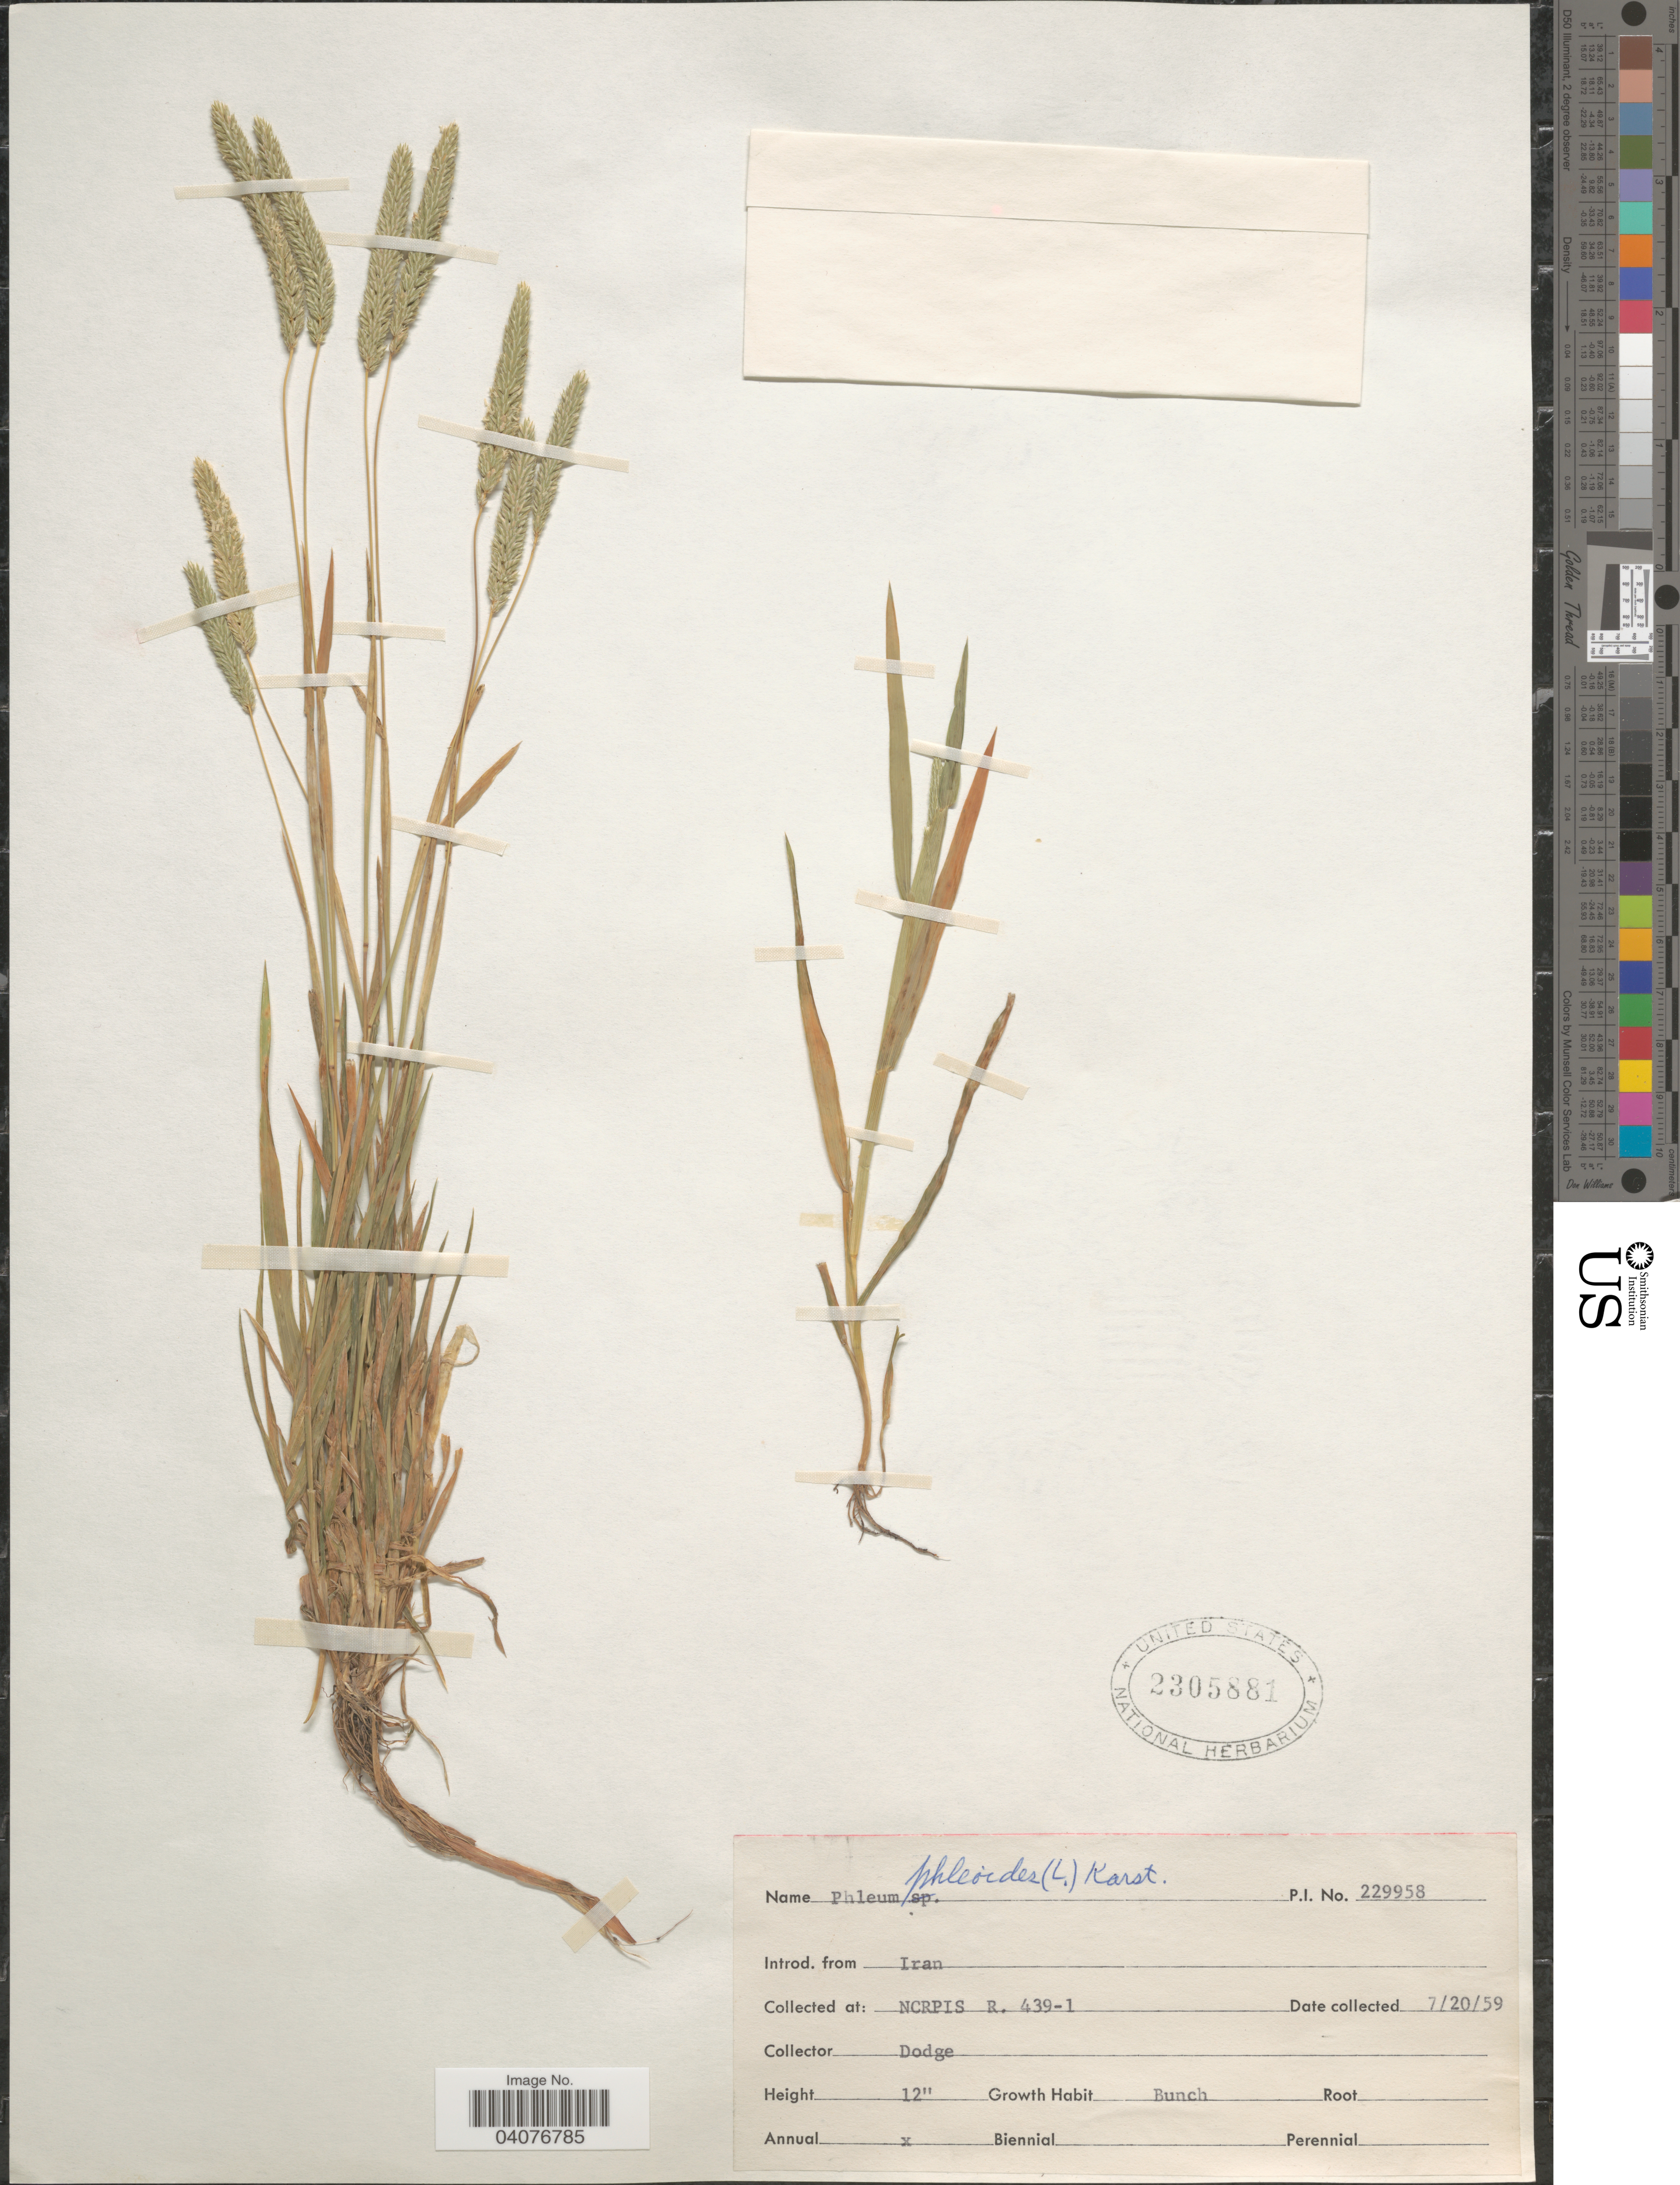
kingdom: Plantae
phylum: Tracheophyta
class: Liliopsida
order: Poales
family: Poaceae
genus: Phleum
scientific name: Phleum phleoides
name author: (L.) H. Karst.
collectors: -. Dodge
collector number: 229958?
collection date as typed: Transcribed d/m/y: 20/7/59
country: United States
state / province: Iowa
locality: NCRPIS R. 439-1.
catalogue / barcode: US 2305881